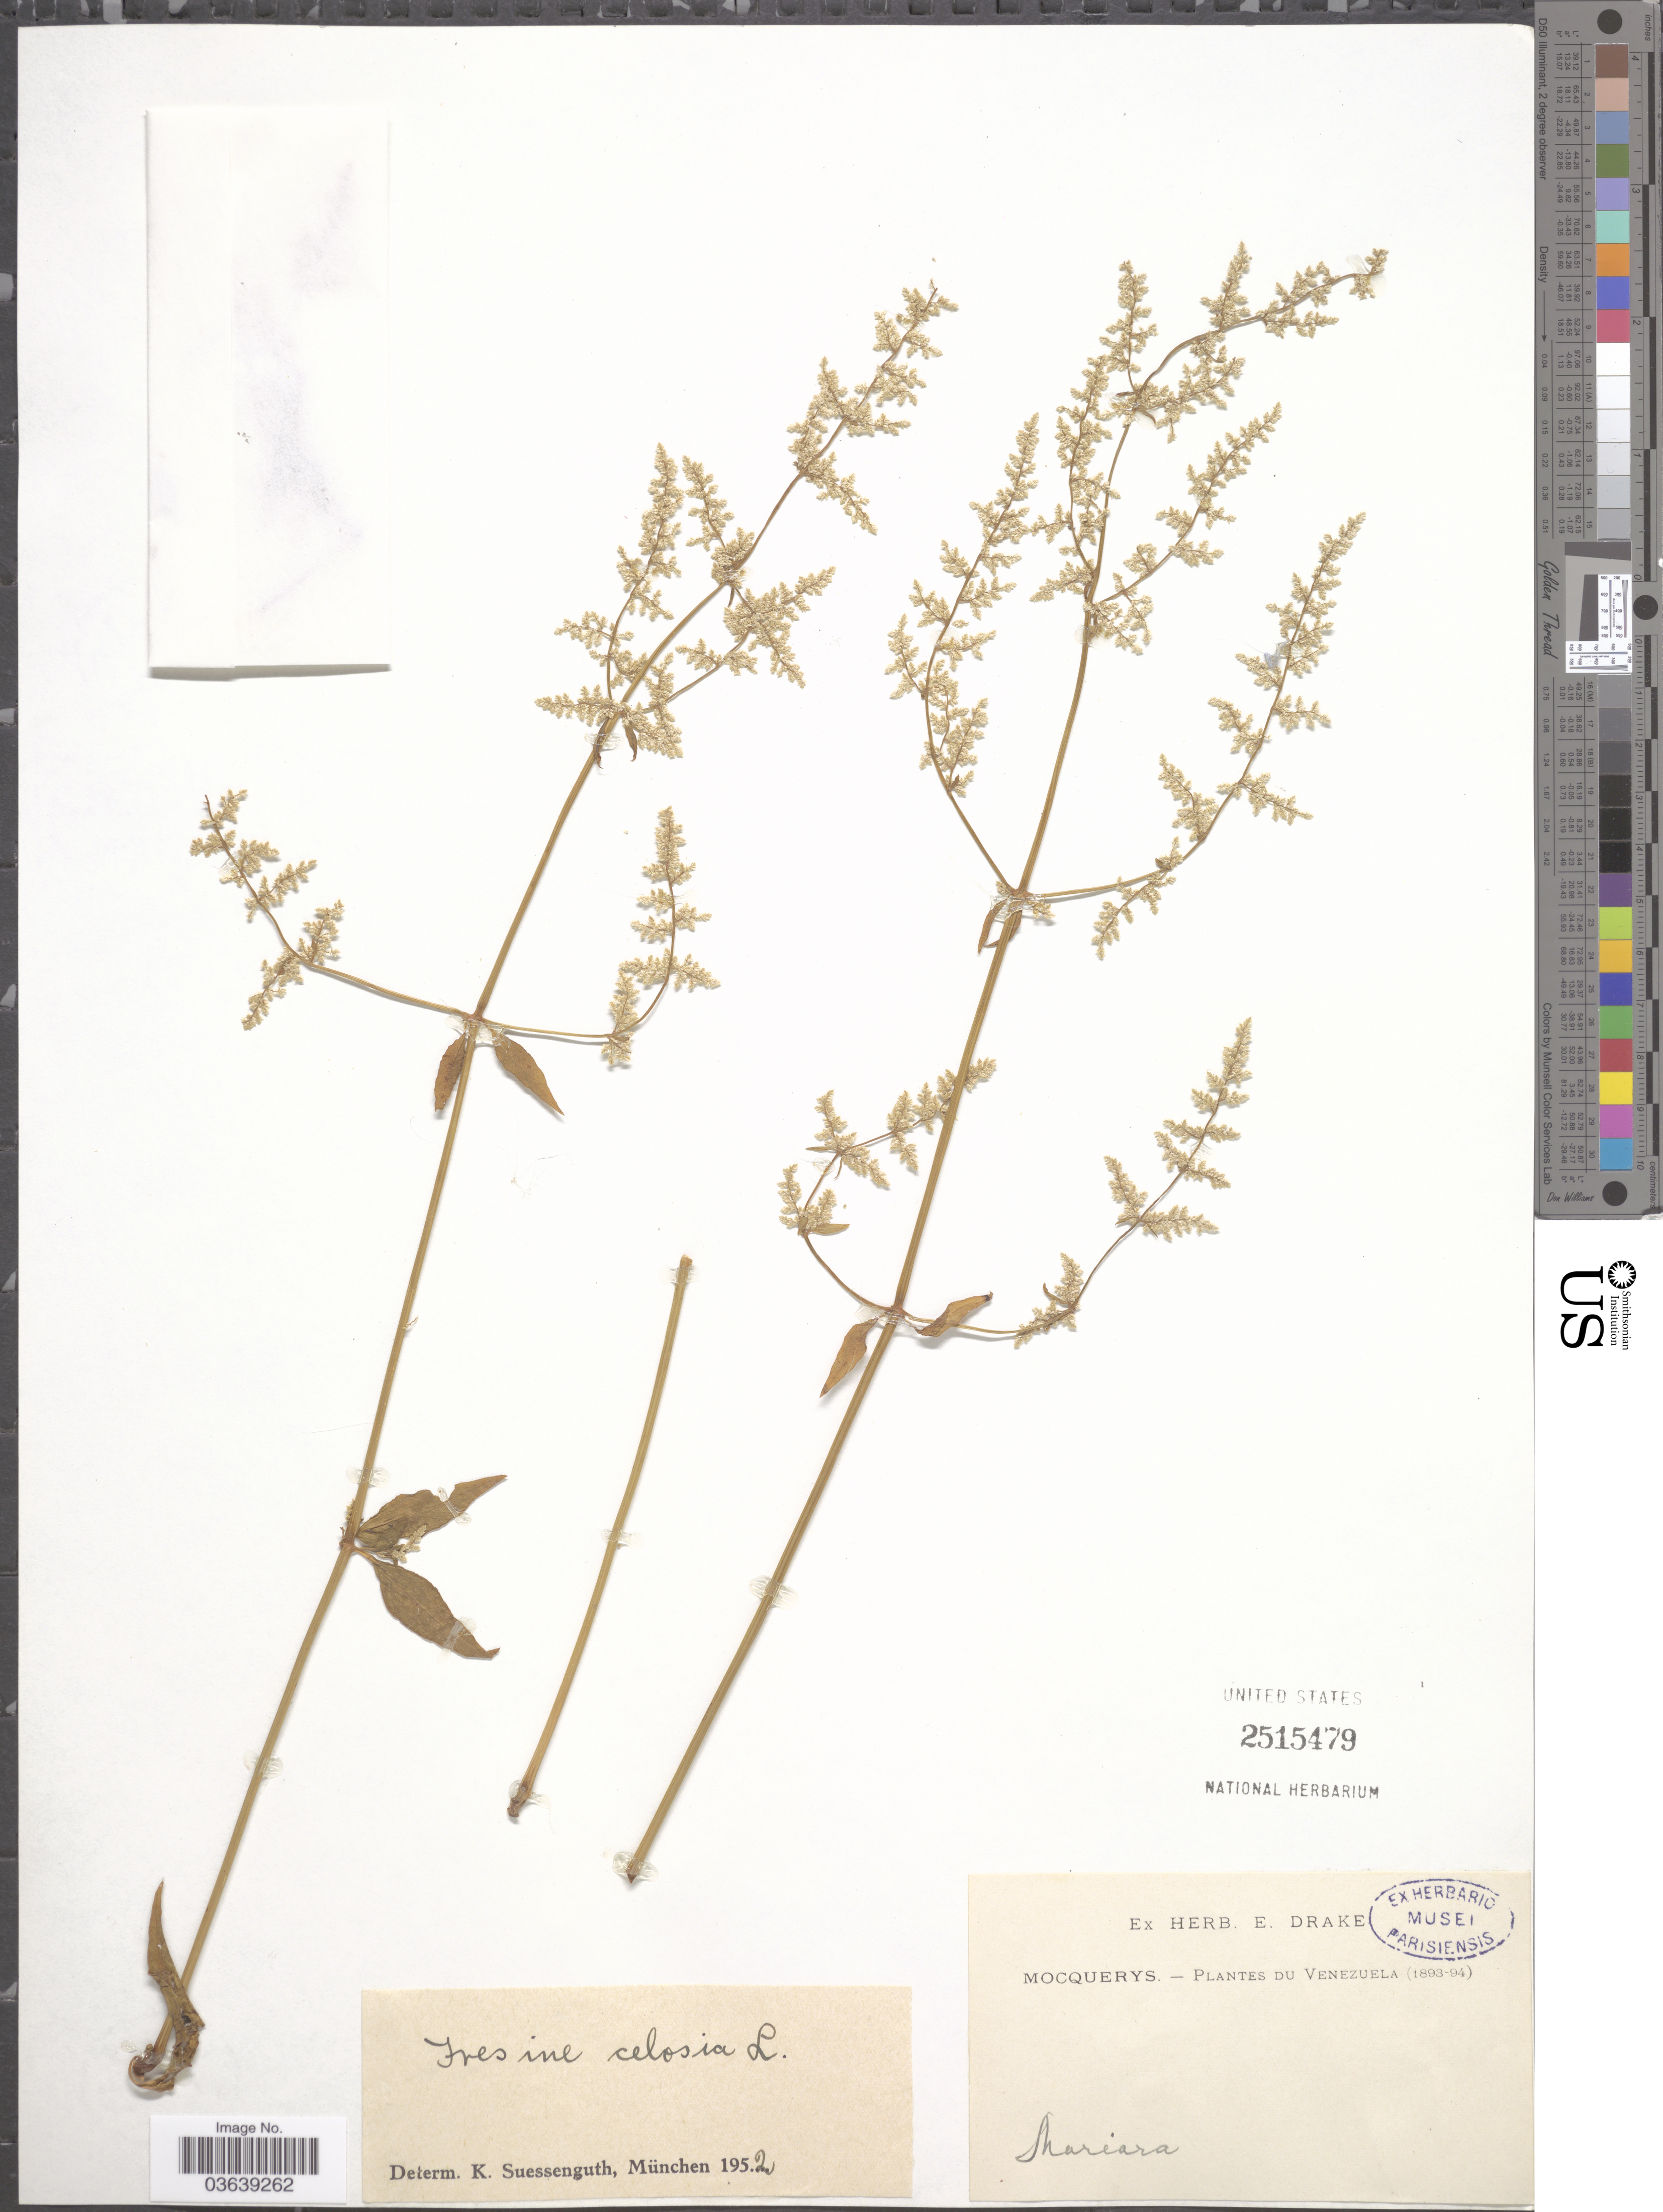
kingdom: Plantae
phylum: Tracheophyta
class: Magnoliopsida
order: Caryophyllales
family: Amaranthaceae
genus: Iresine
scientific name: Iresine celosia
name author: L.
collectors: A. Mocquerys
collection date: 1893/1894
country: Venezuela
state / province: Carabobo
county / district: Diego Ibarra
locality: Mariara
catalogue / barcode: US 2515479